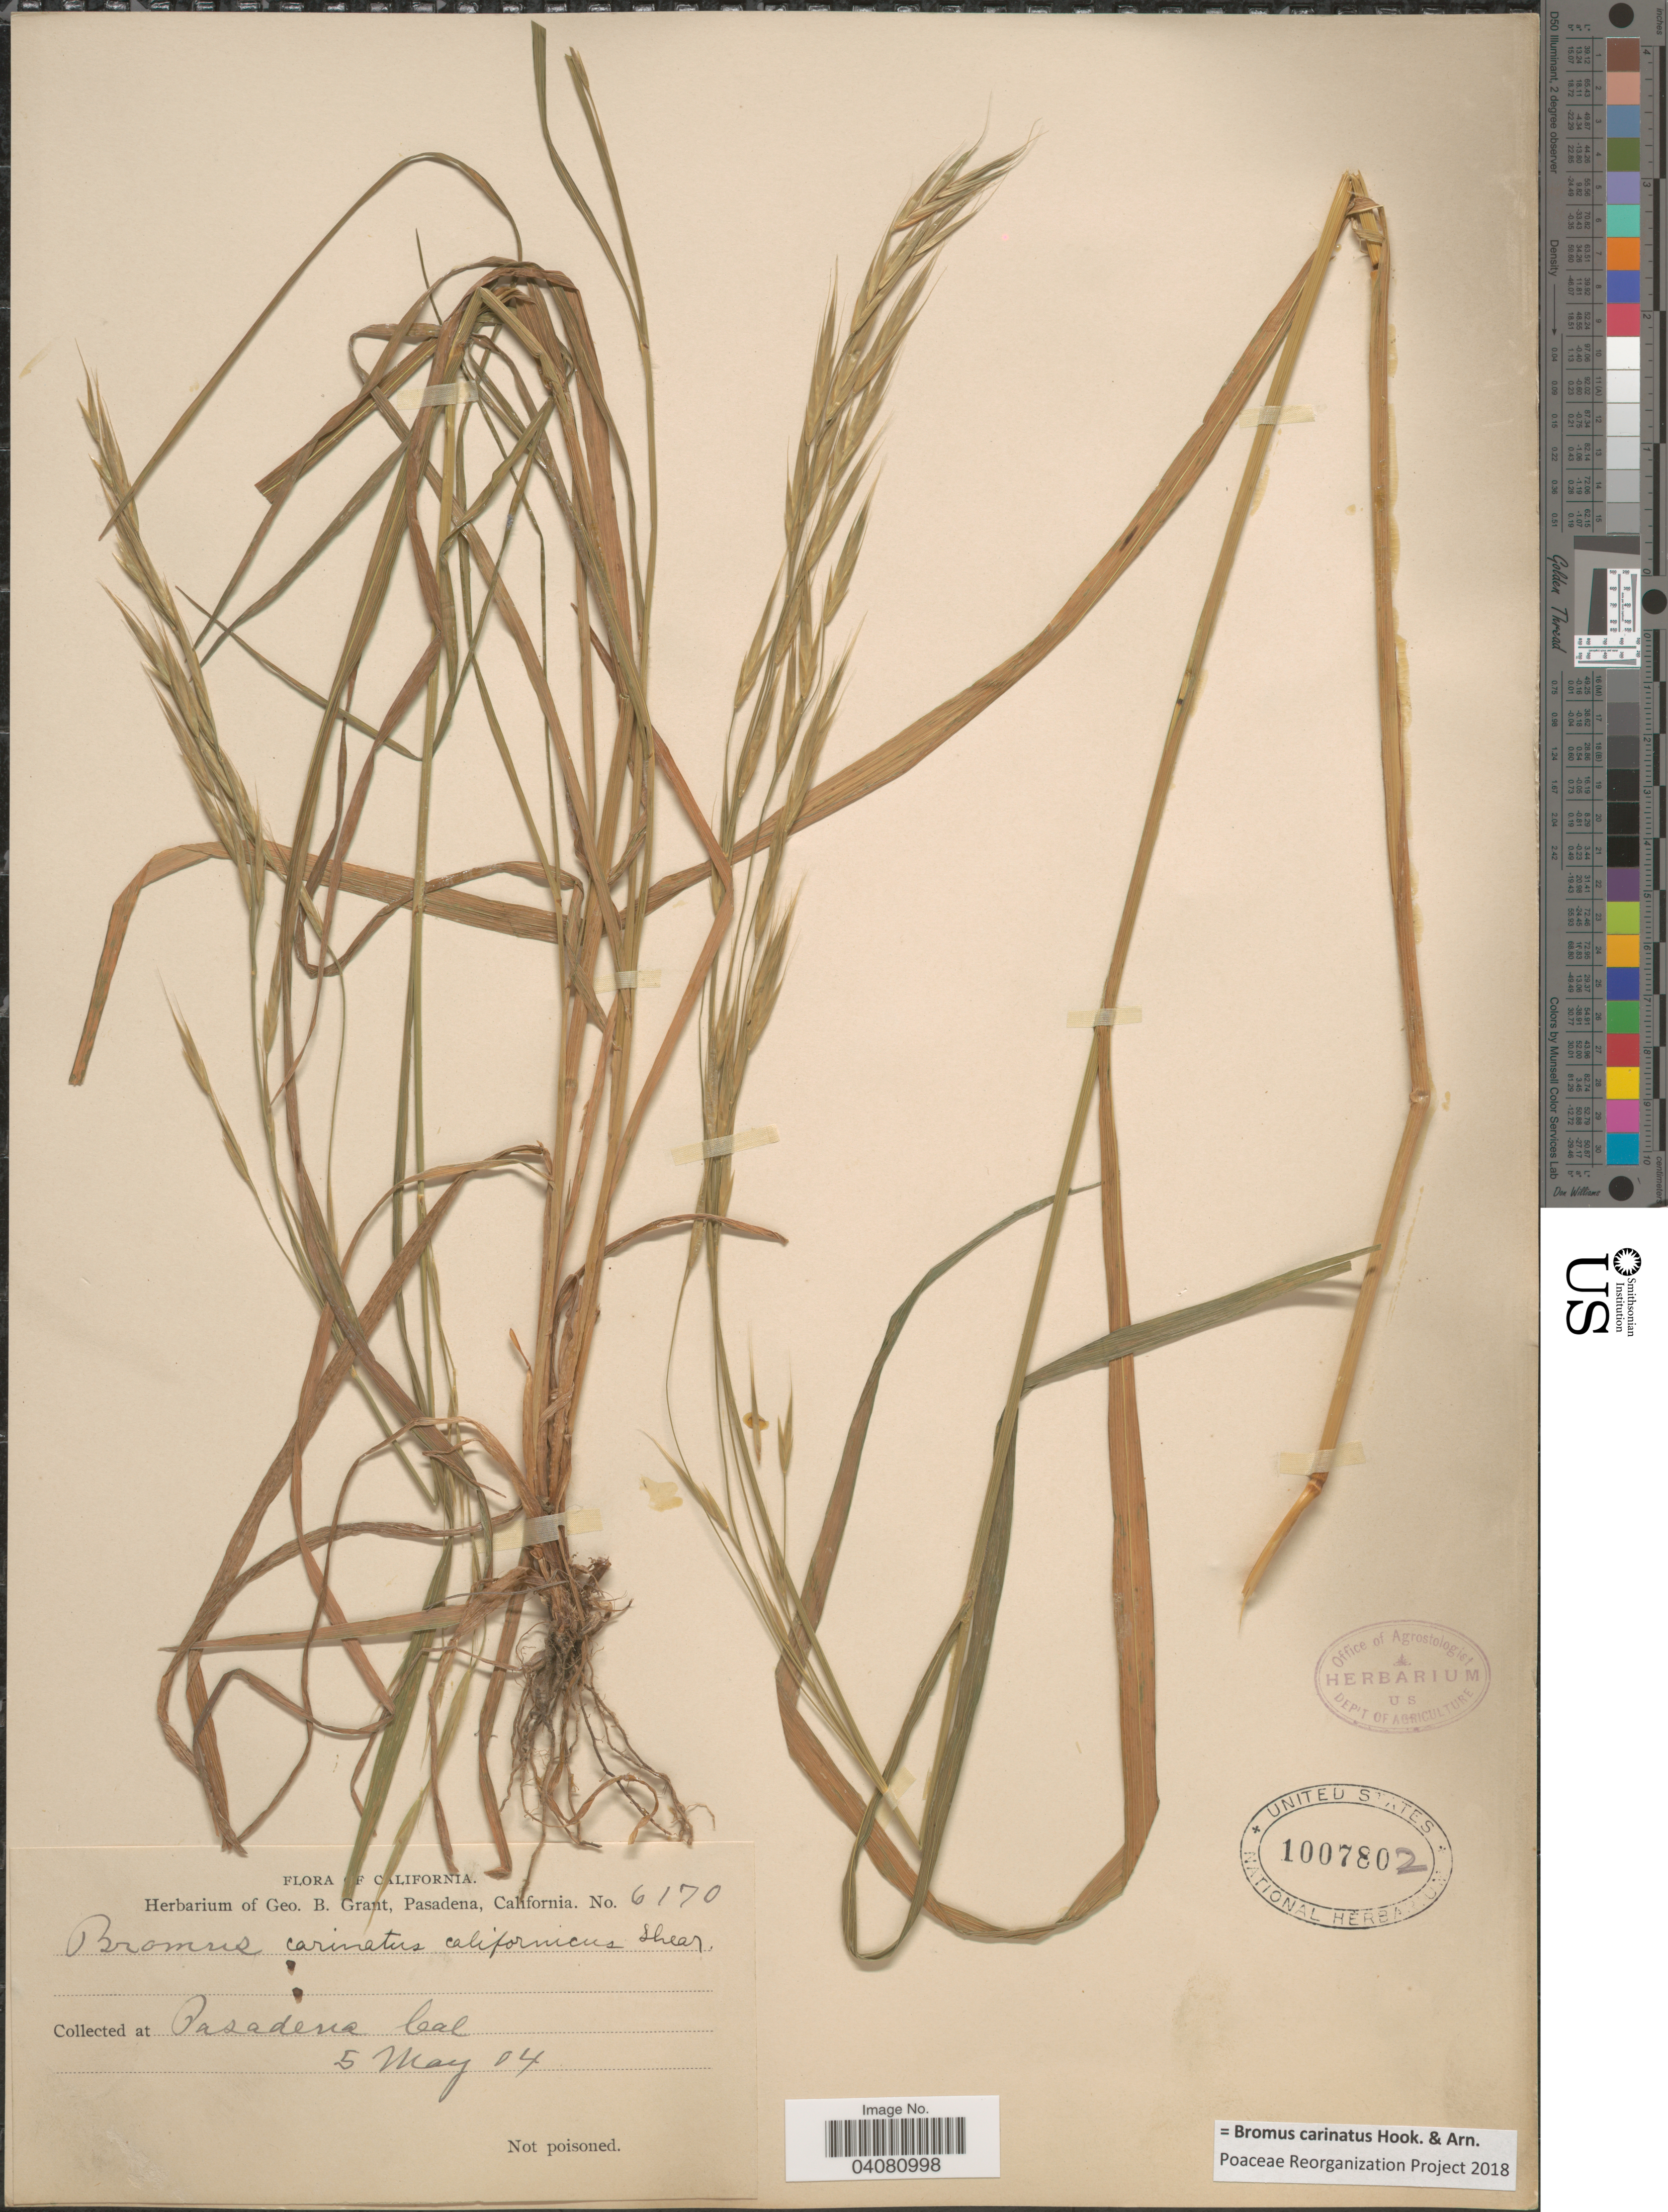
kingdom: Plantae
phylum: Tracheophyta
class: Liliopsida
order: Poales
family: Poaceae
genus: Bromus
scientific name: Bromus carinatus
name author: Hook. & Arn.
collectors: ex herb. Geo. B. Grant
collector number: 6170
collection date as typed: Transcribed d/m/y: 5/5/4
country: United States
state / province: California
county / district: Los Angeles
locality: Pasadena.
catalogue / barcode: US 1007802